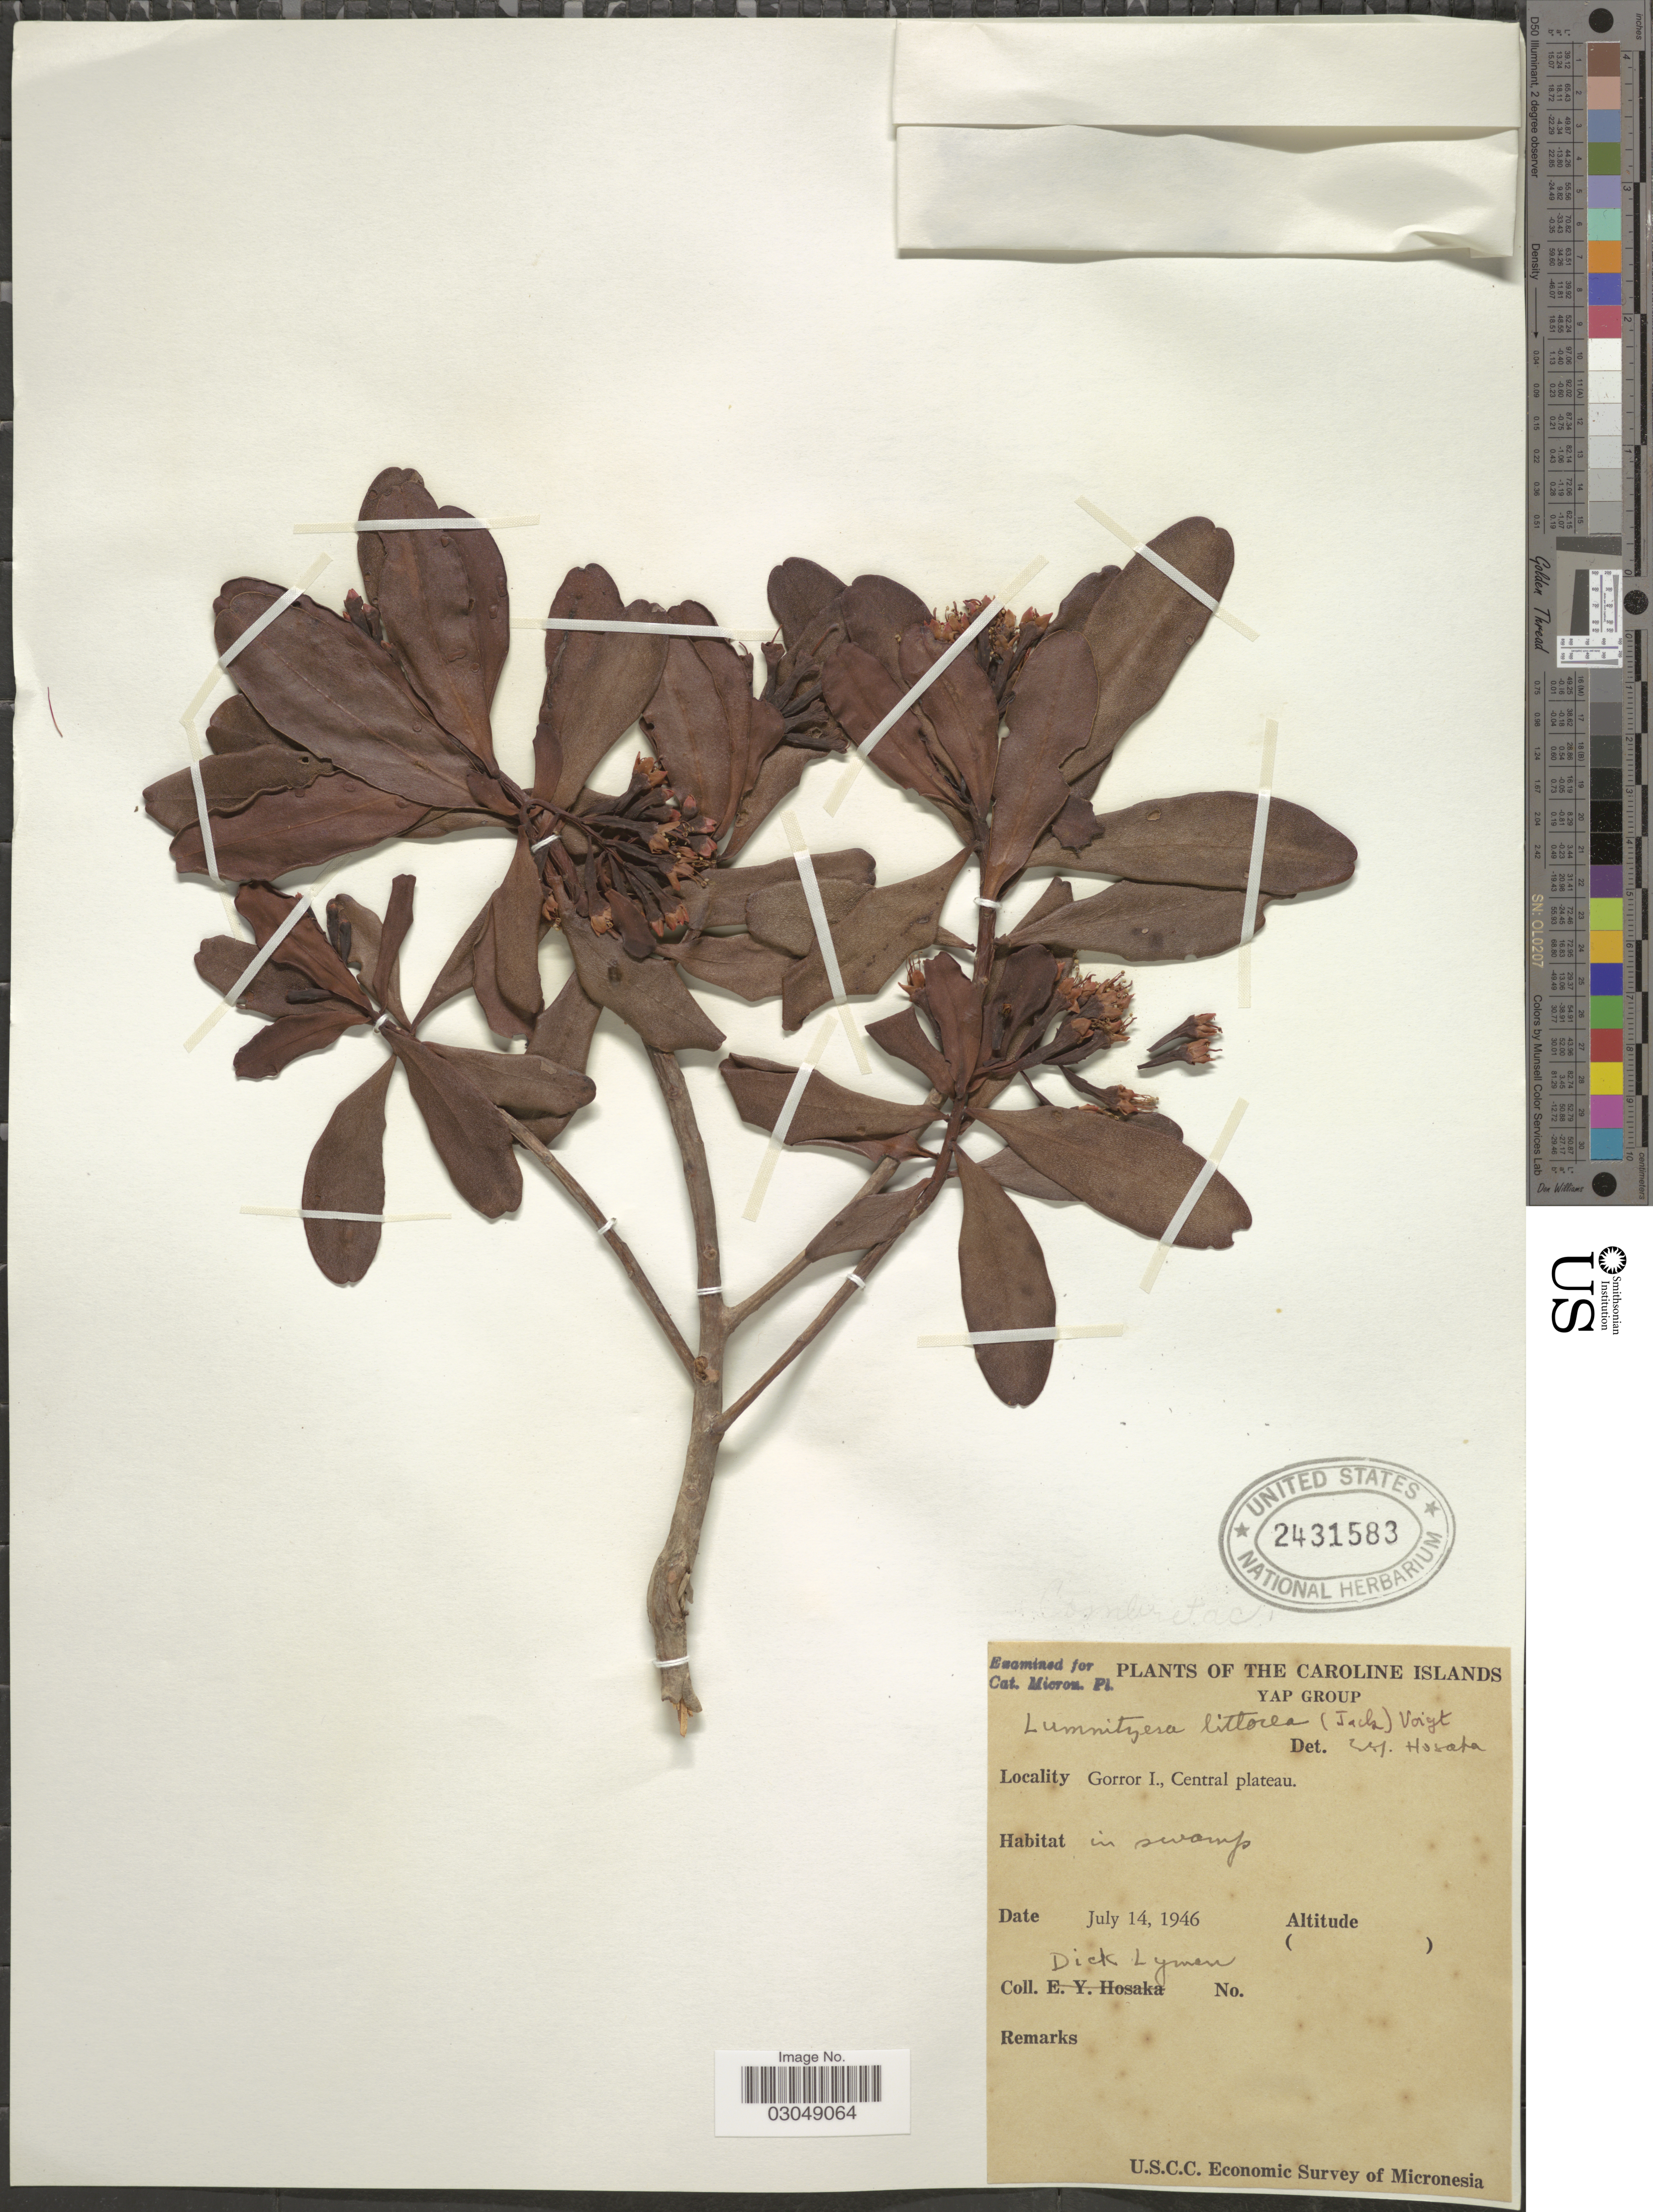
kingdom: Plantae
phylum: Tracheophyta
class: Magnoliopsida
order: Myrtales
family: Combretaceae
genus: Lumnitzera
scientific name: Lumnitzera littorea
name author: (Jack) Voight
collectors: D. Lyman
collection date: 1946-07-14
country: Micronesia, Federated States of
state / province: Yap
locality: Caroline Islands. Yap Group. Gorror I., Central Plateau.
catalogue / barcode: US 2431583